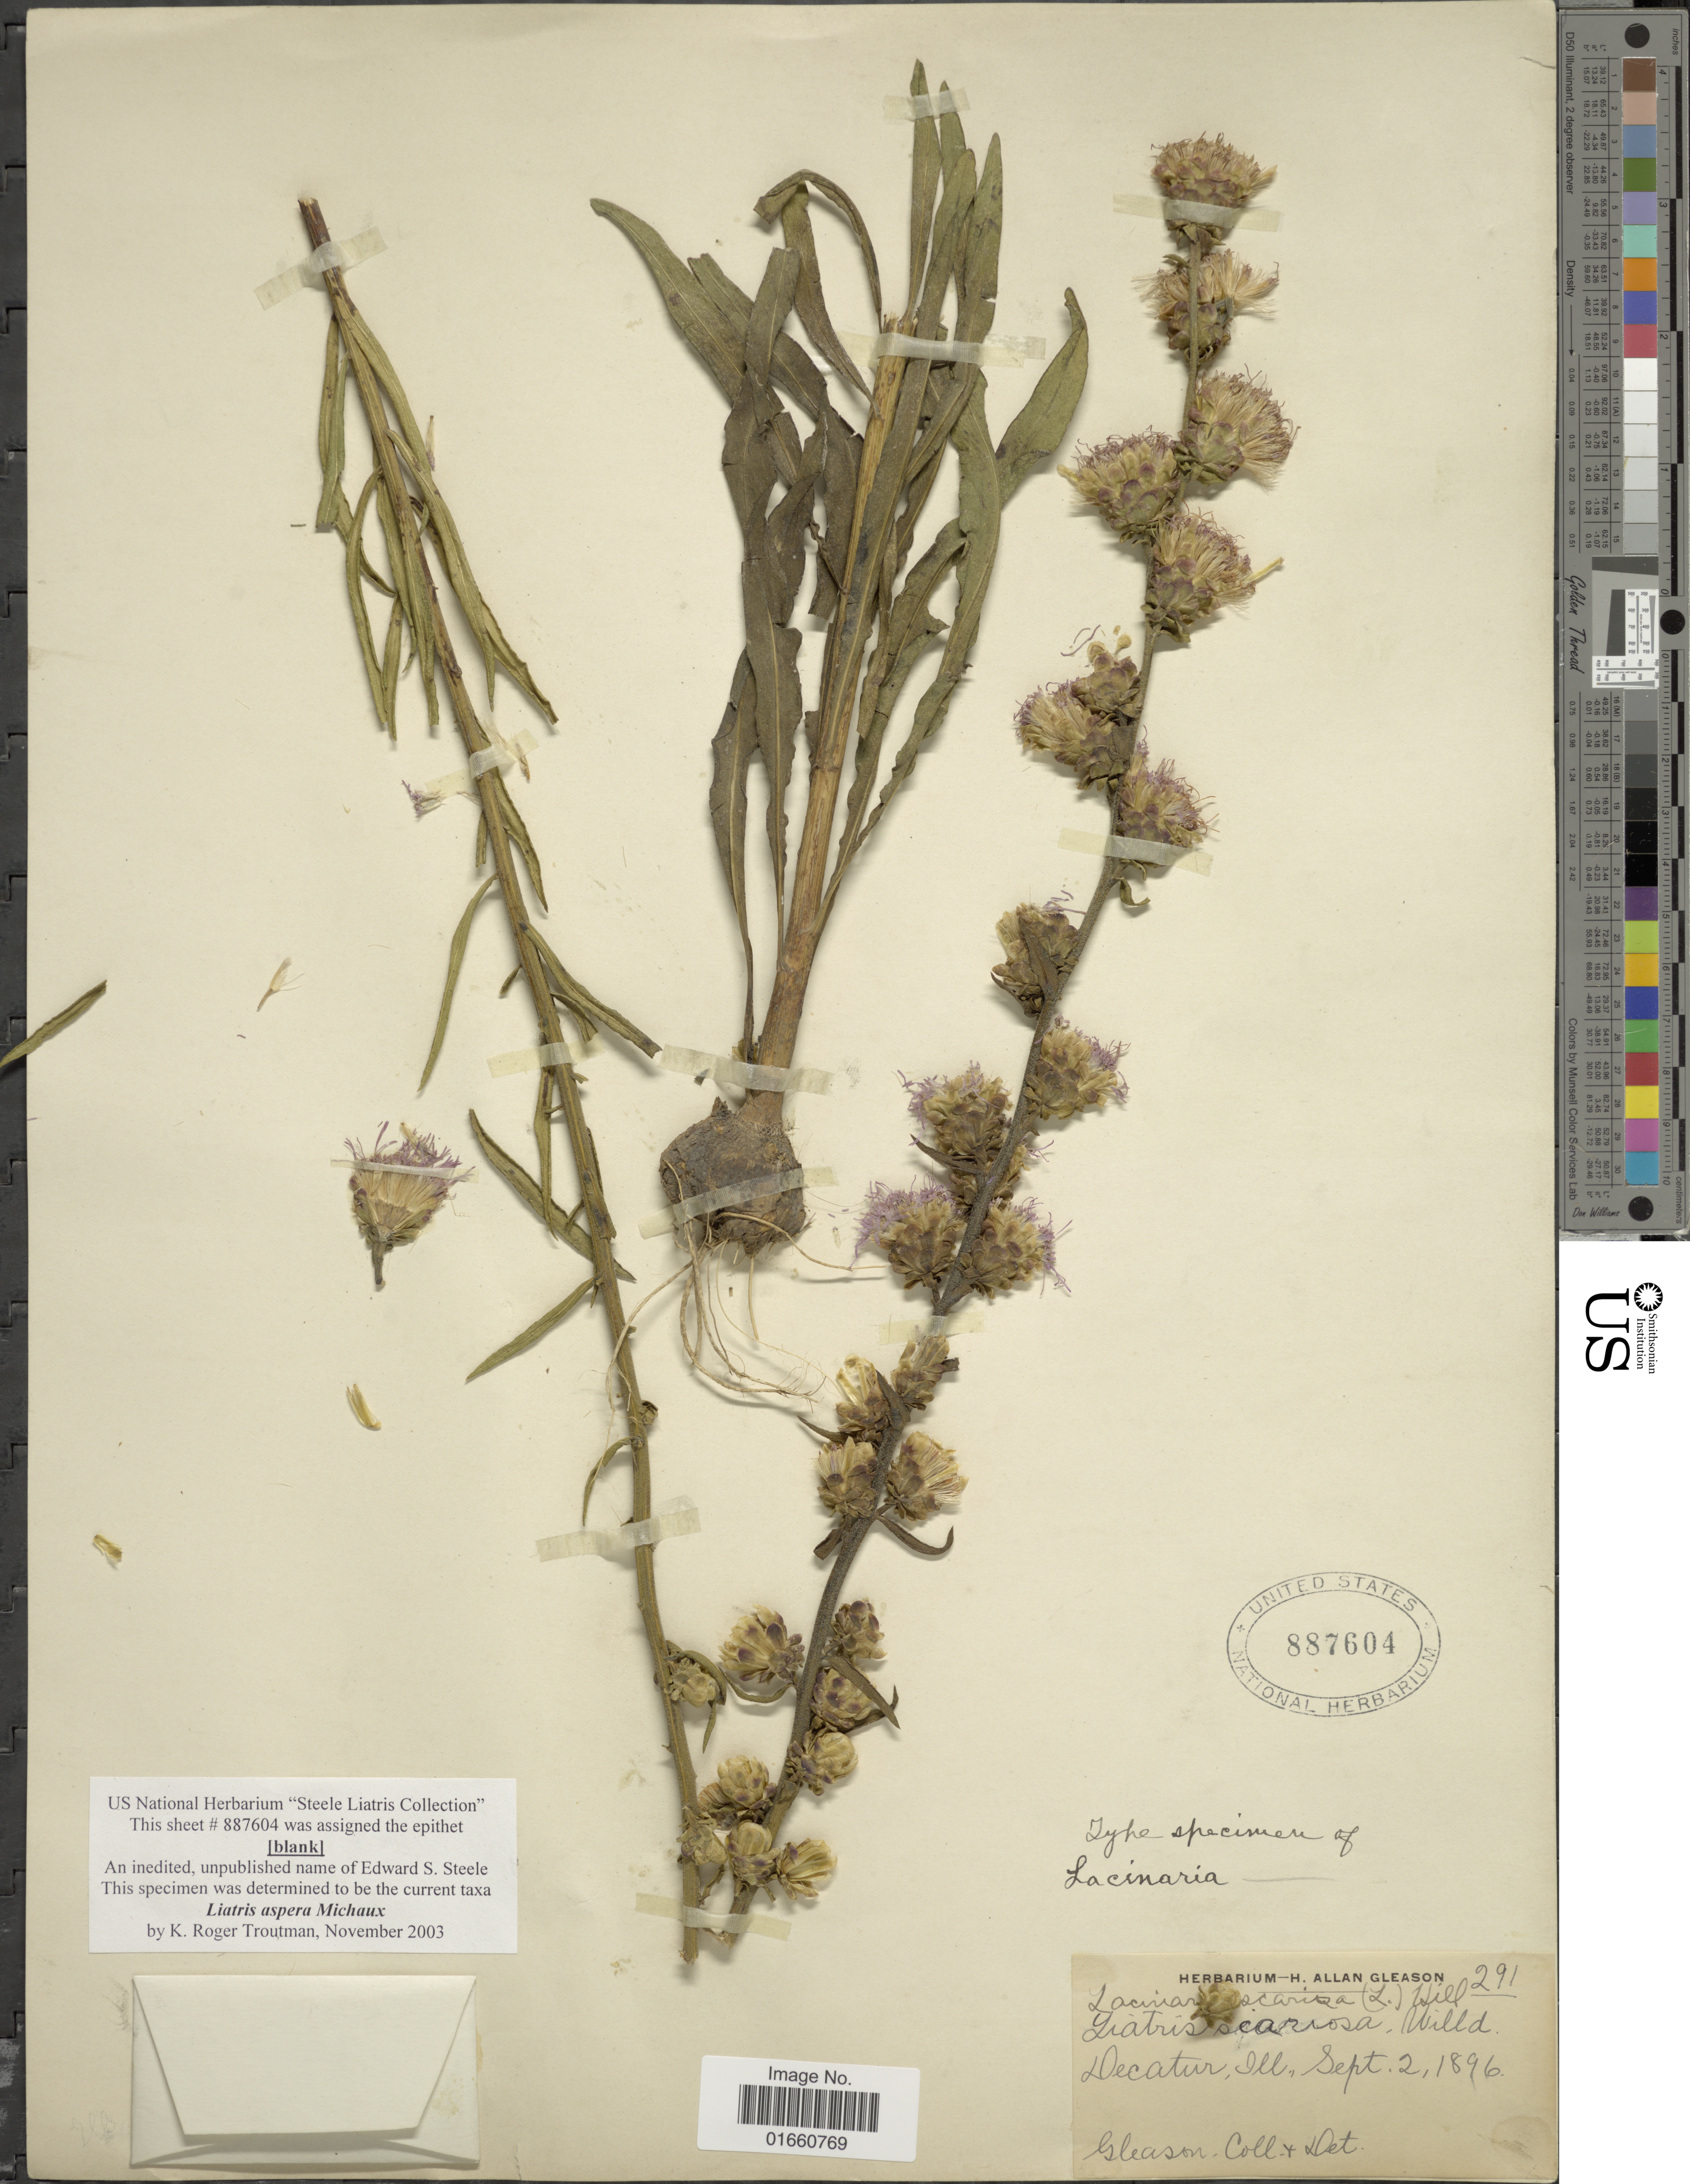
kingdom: Plantae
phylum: Tracheophyta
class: Magnoliopsida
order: Asterales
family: Asteraceae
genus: Liatris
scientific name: Liatris aspera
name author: Michx.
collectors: -- Gleason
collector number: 291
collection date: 1896-09-02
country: United States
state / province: Illinois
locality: Decatur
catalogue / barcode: US 887604